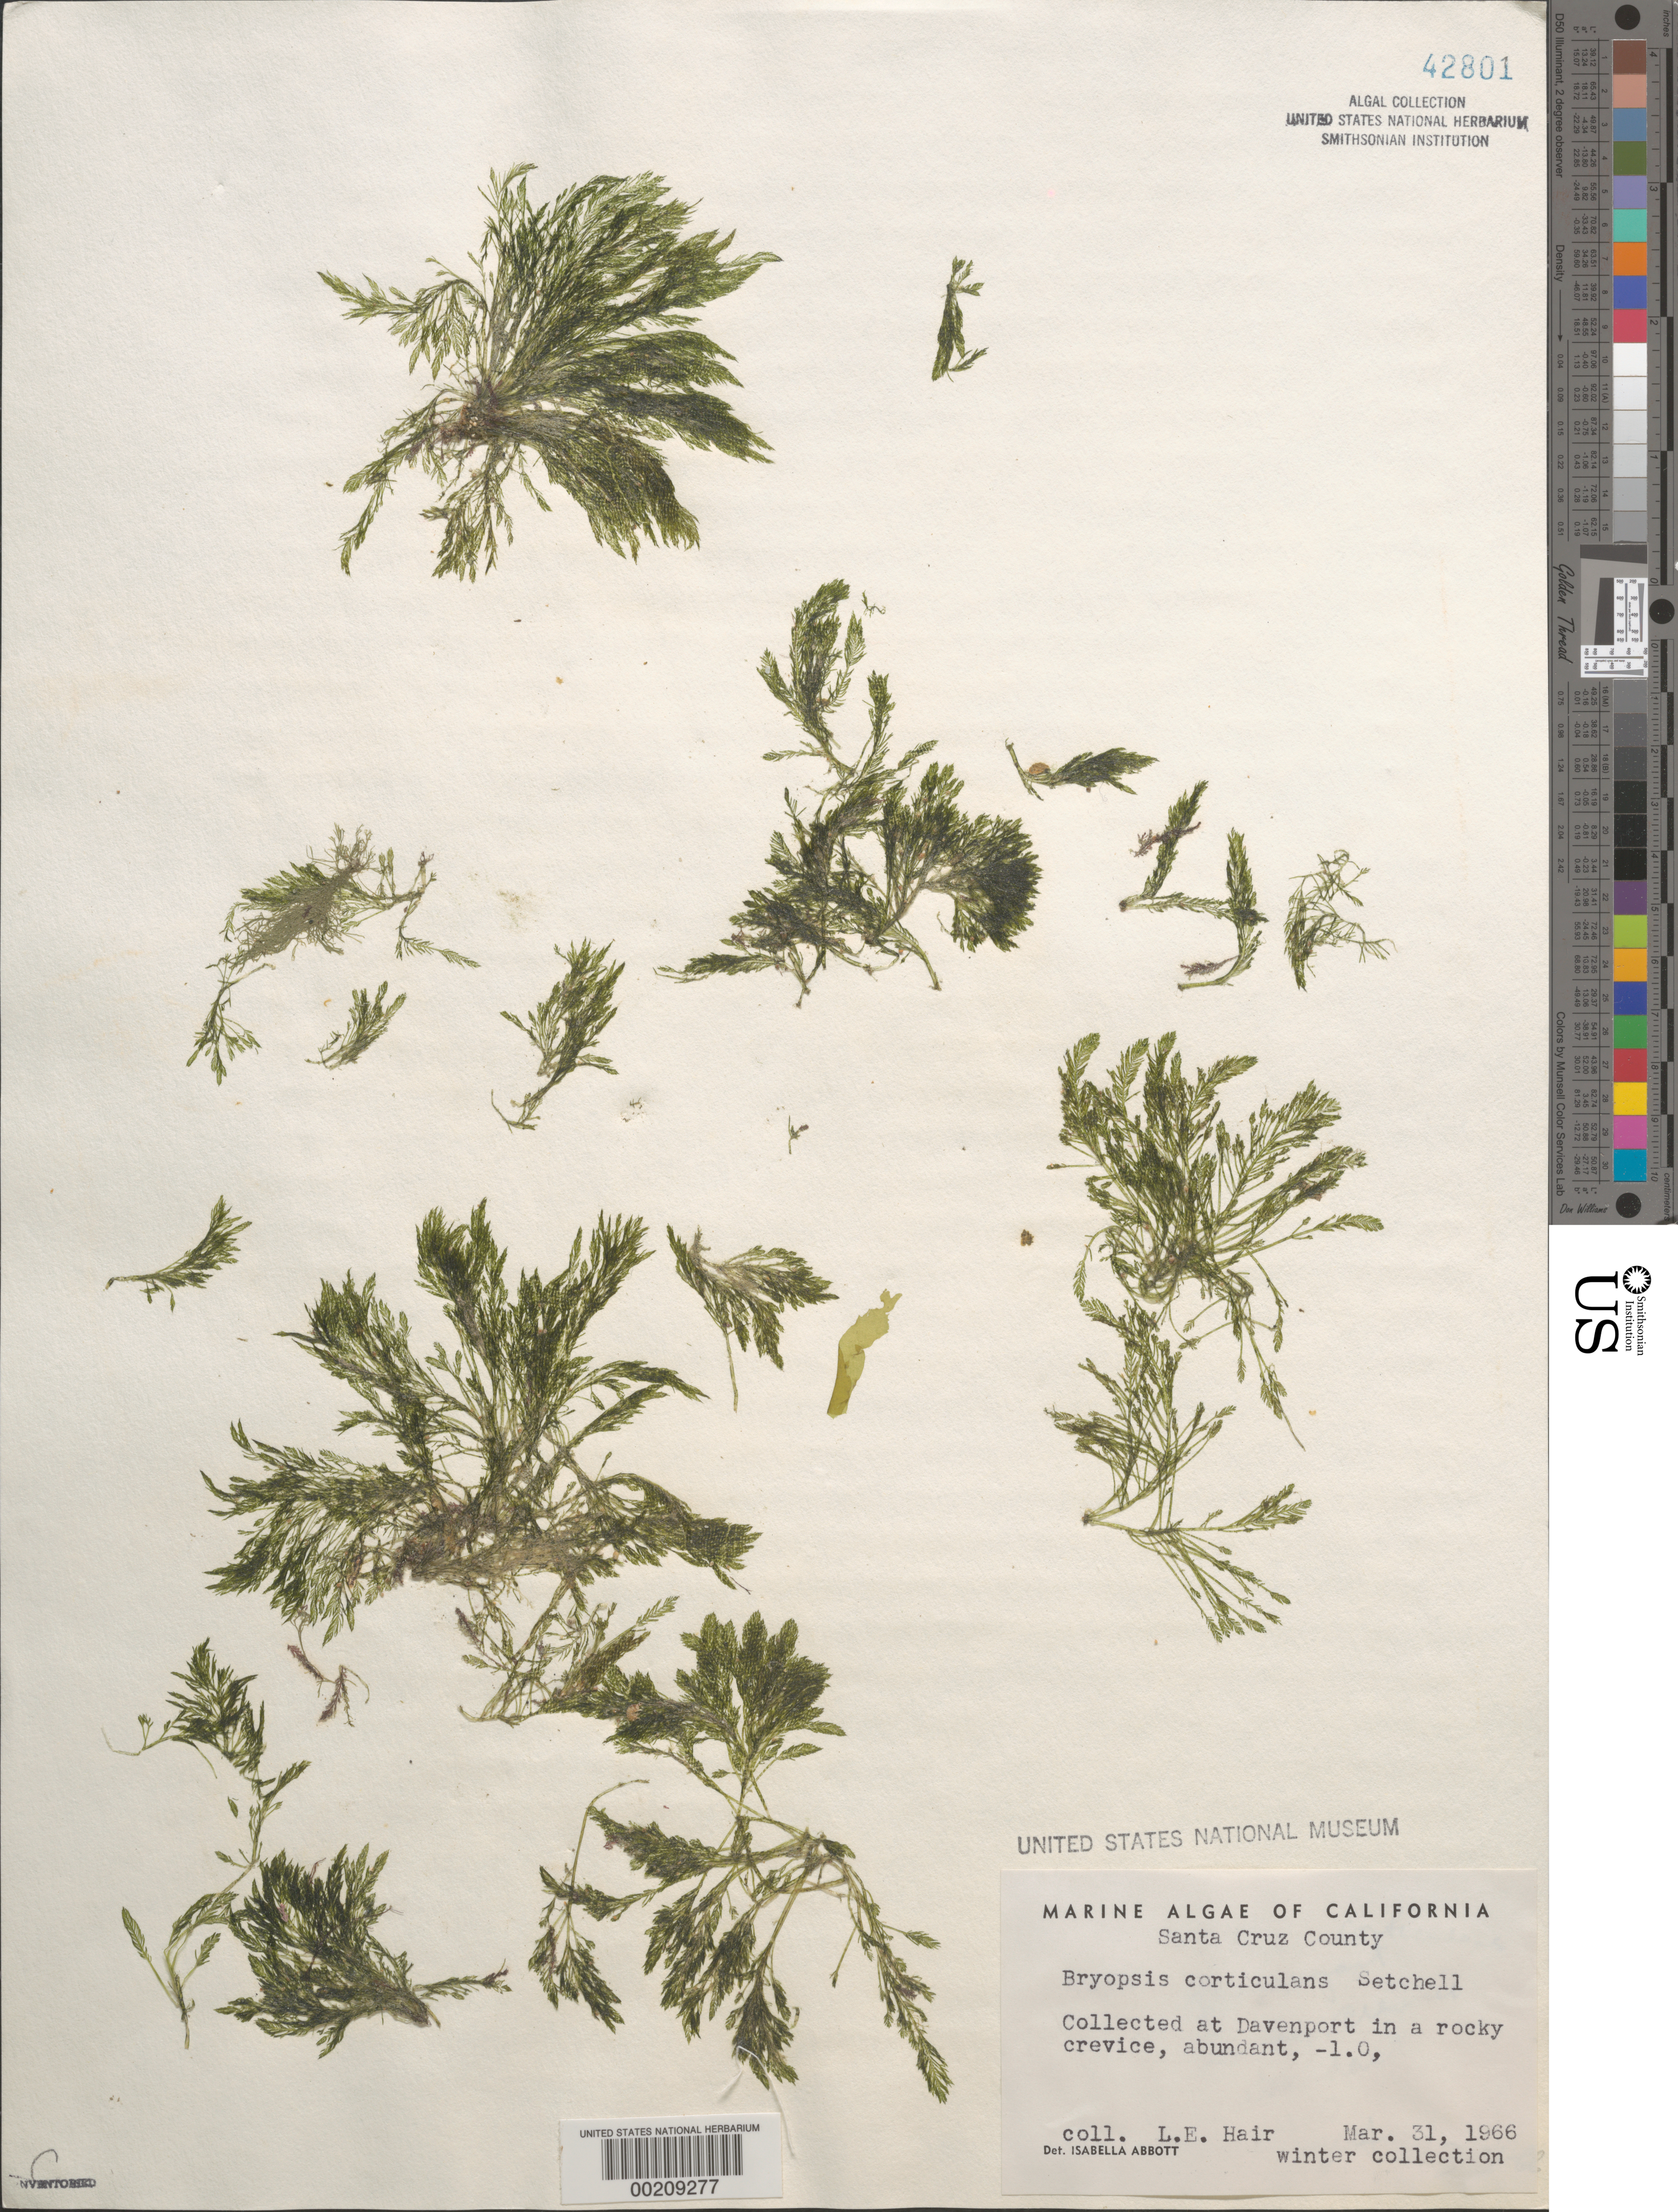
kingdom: Plantae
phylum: Chlorophyta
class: Ulvophyceae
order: Bryopsidales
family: Bryopsidaceae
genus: Bryopsis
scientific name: Bryopsis corticulans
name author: Setch. in Collins et al.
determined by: Abbott, Isabella A.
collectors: L. Hair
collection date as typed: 31 Mar 1966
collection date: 1966-03-31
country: United States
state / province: California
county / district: Santa Cruz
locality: Davenport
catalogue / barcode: US 42801